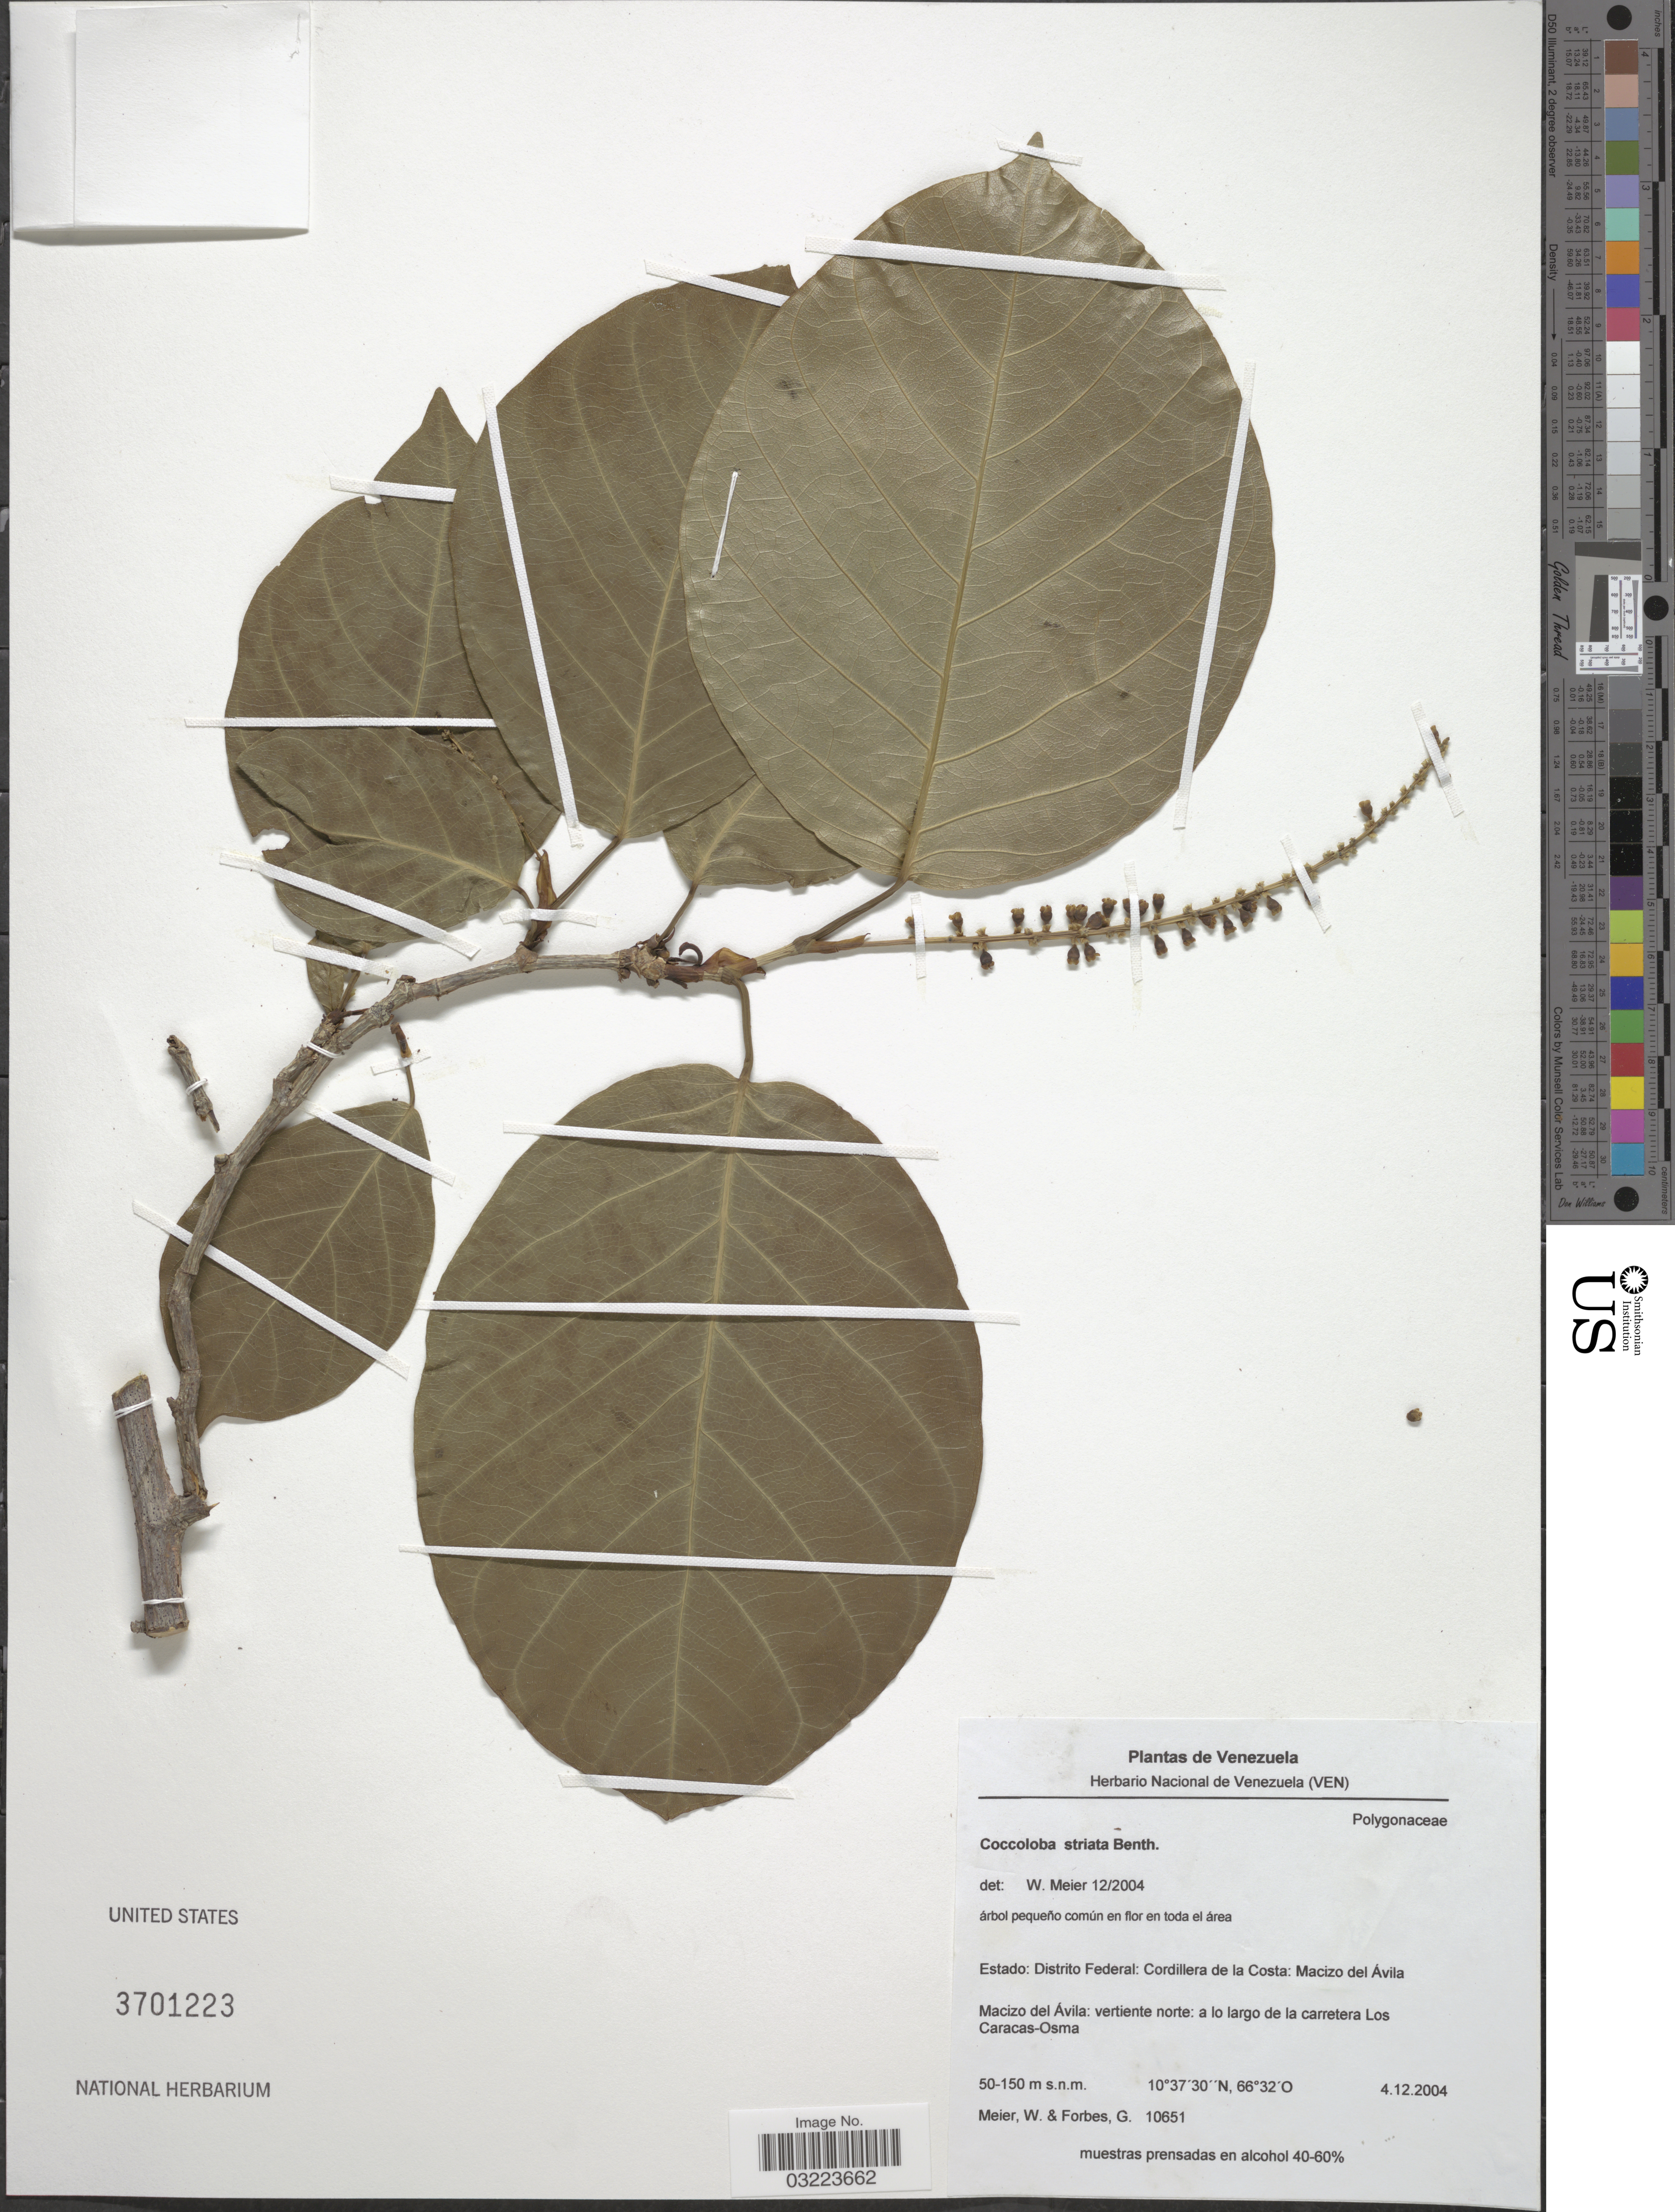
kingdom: Plantae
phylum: Tracheophyta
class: Magnoliopsida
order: Caryophyllales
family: Polygonaceae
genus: Coccoloba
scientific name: Coccoloba striata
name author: Benth.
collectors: W. Meier & G. Forbes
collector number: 10651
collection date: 2004-12-04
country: Venezuela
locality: Estado: Distrito Federal: Cordillera de la Costa: Macizo del Avilla. Macizo del Avilla: vertiente norte: a lo largo de la carretera Los Caracas-Osma.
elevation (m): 50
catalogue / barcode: US 3701223